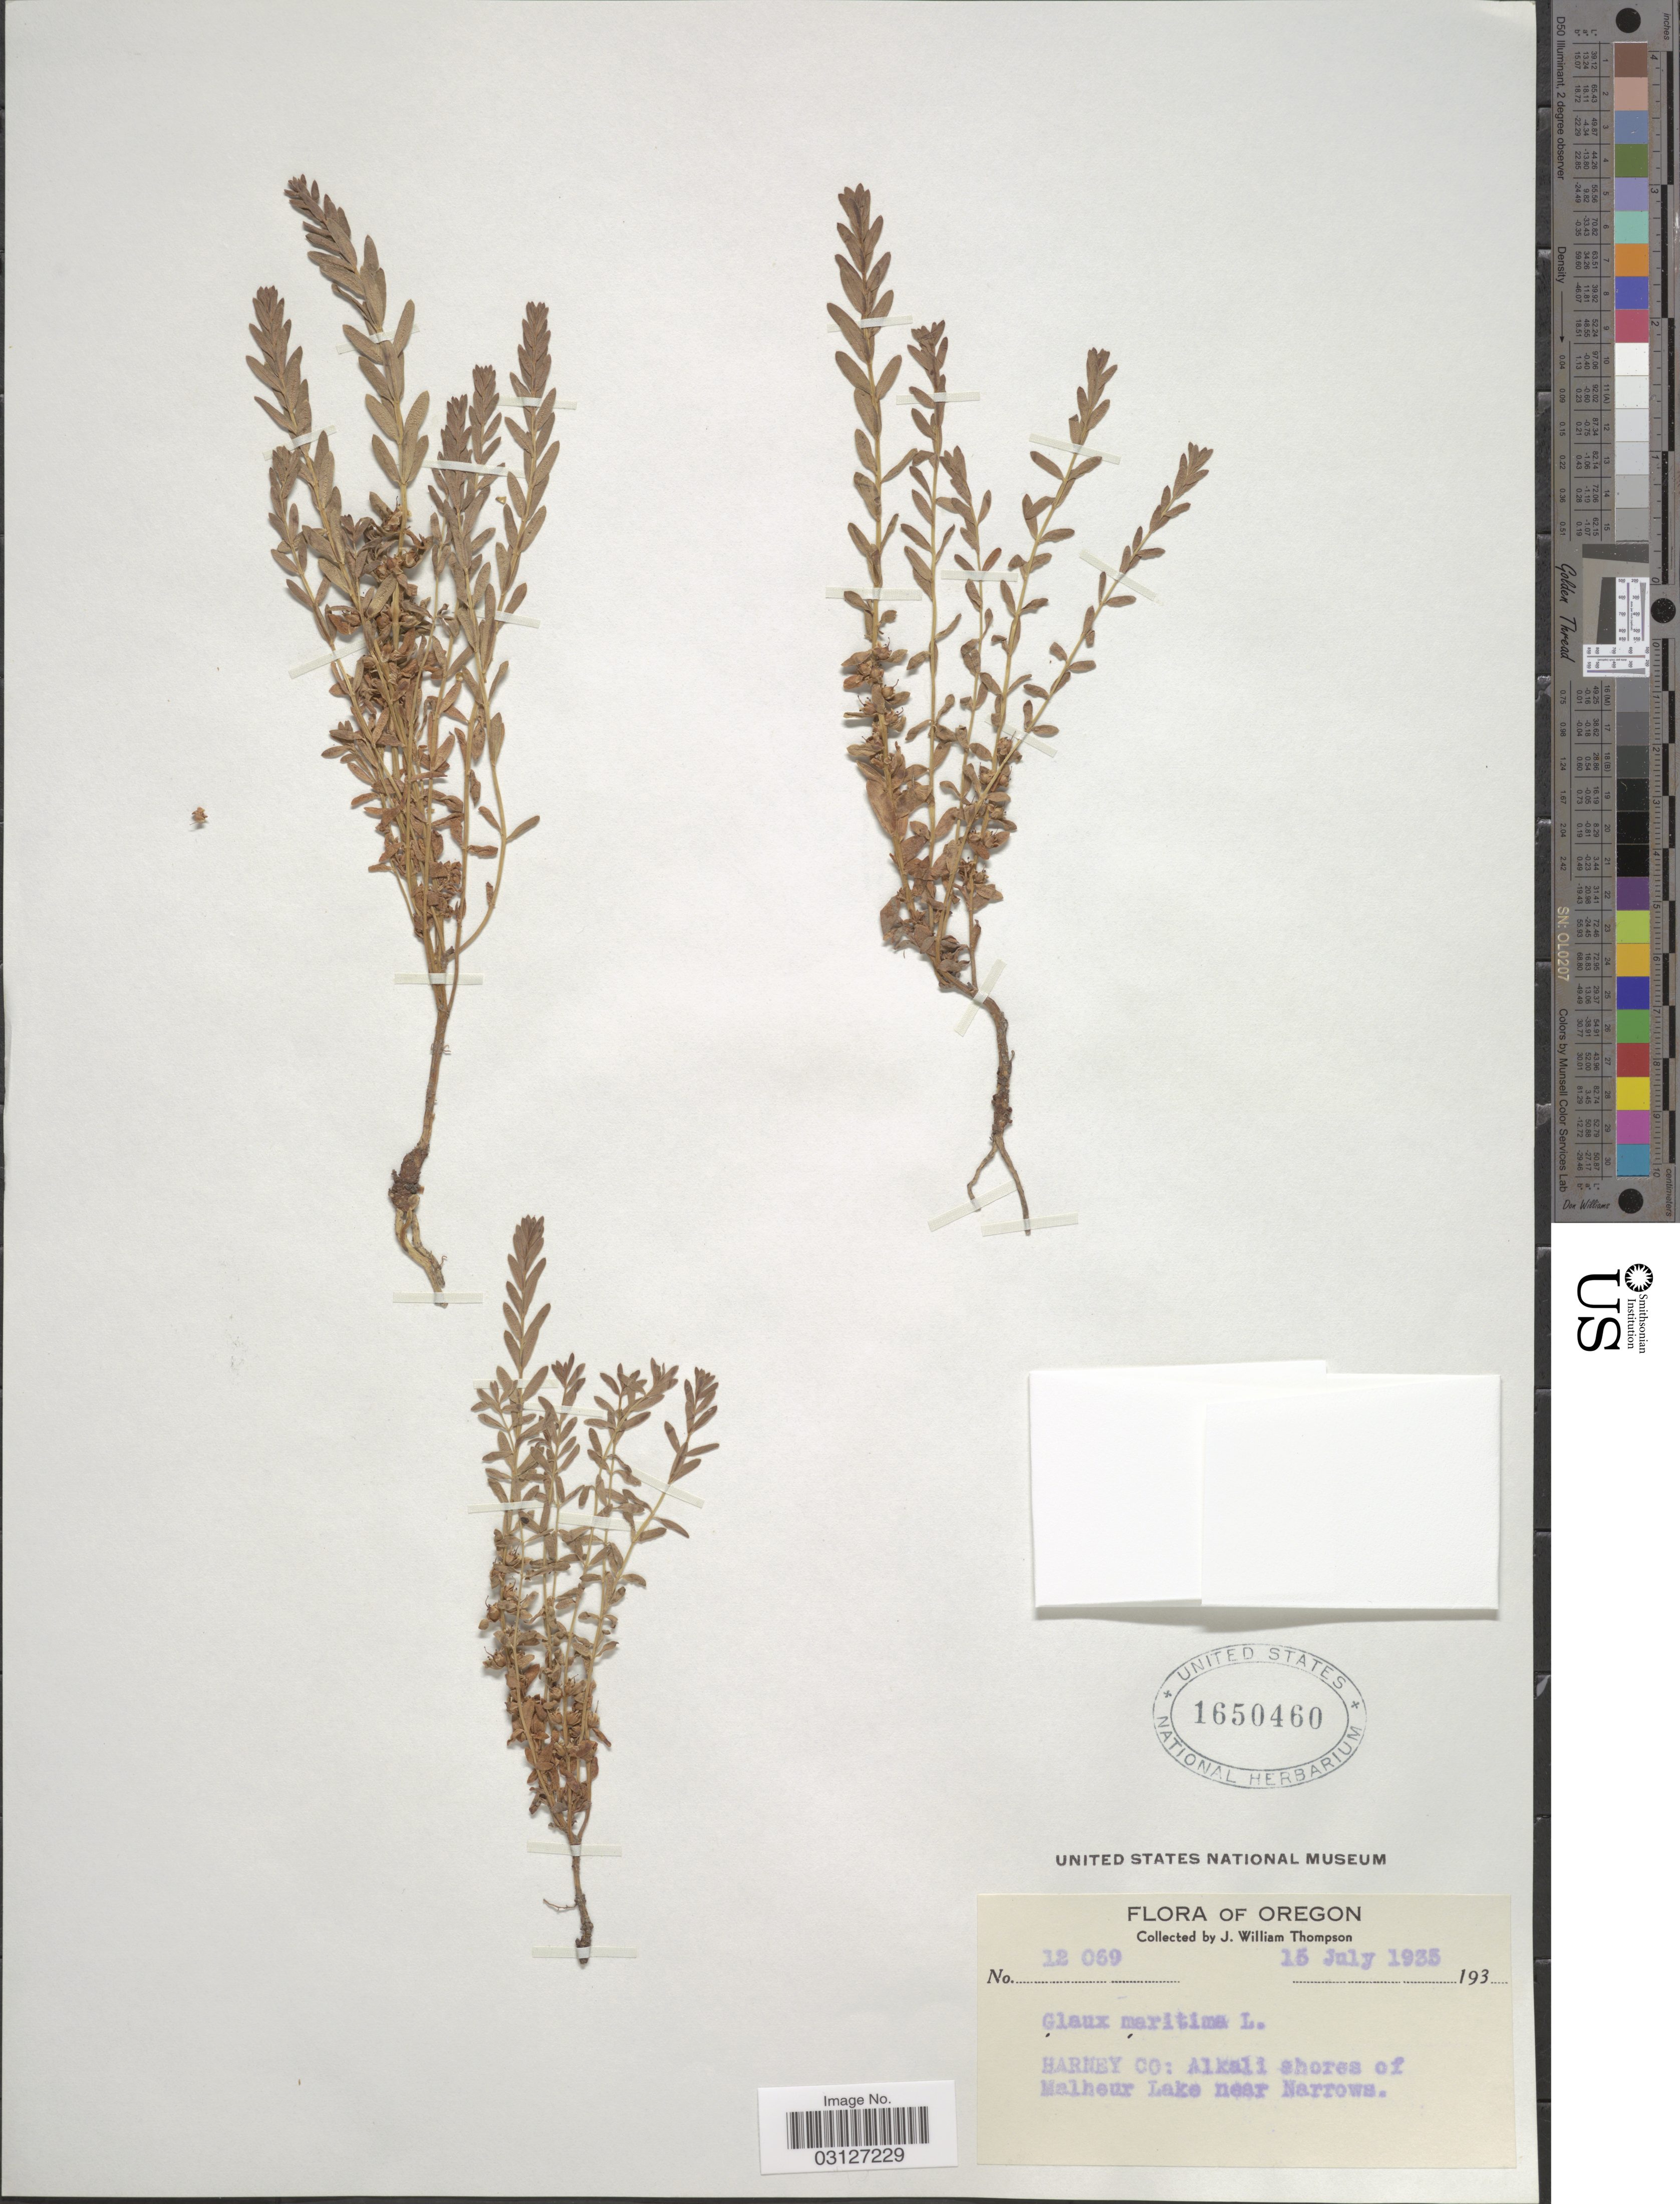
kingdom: Plantae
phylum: Tracheophyta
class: Magnoliopsida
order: Ericales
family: Primulaceae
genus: Glaux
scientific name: Glaux maritima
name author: L.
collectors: J. W. Thompson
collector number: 12069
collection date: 1935-07-15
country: United States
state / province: Oregon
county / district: Harney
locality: Harney Co: Alkali shores of Malheur Lake near Narrows.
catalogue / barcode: US 1650460